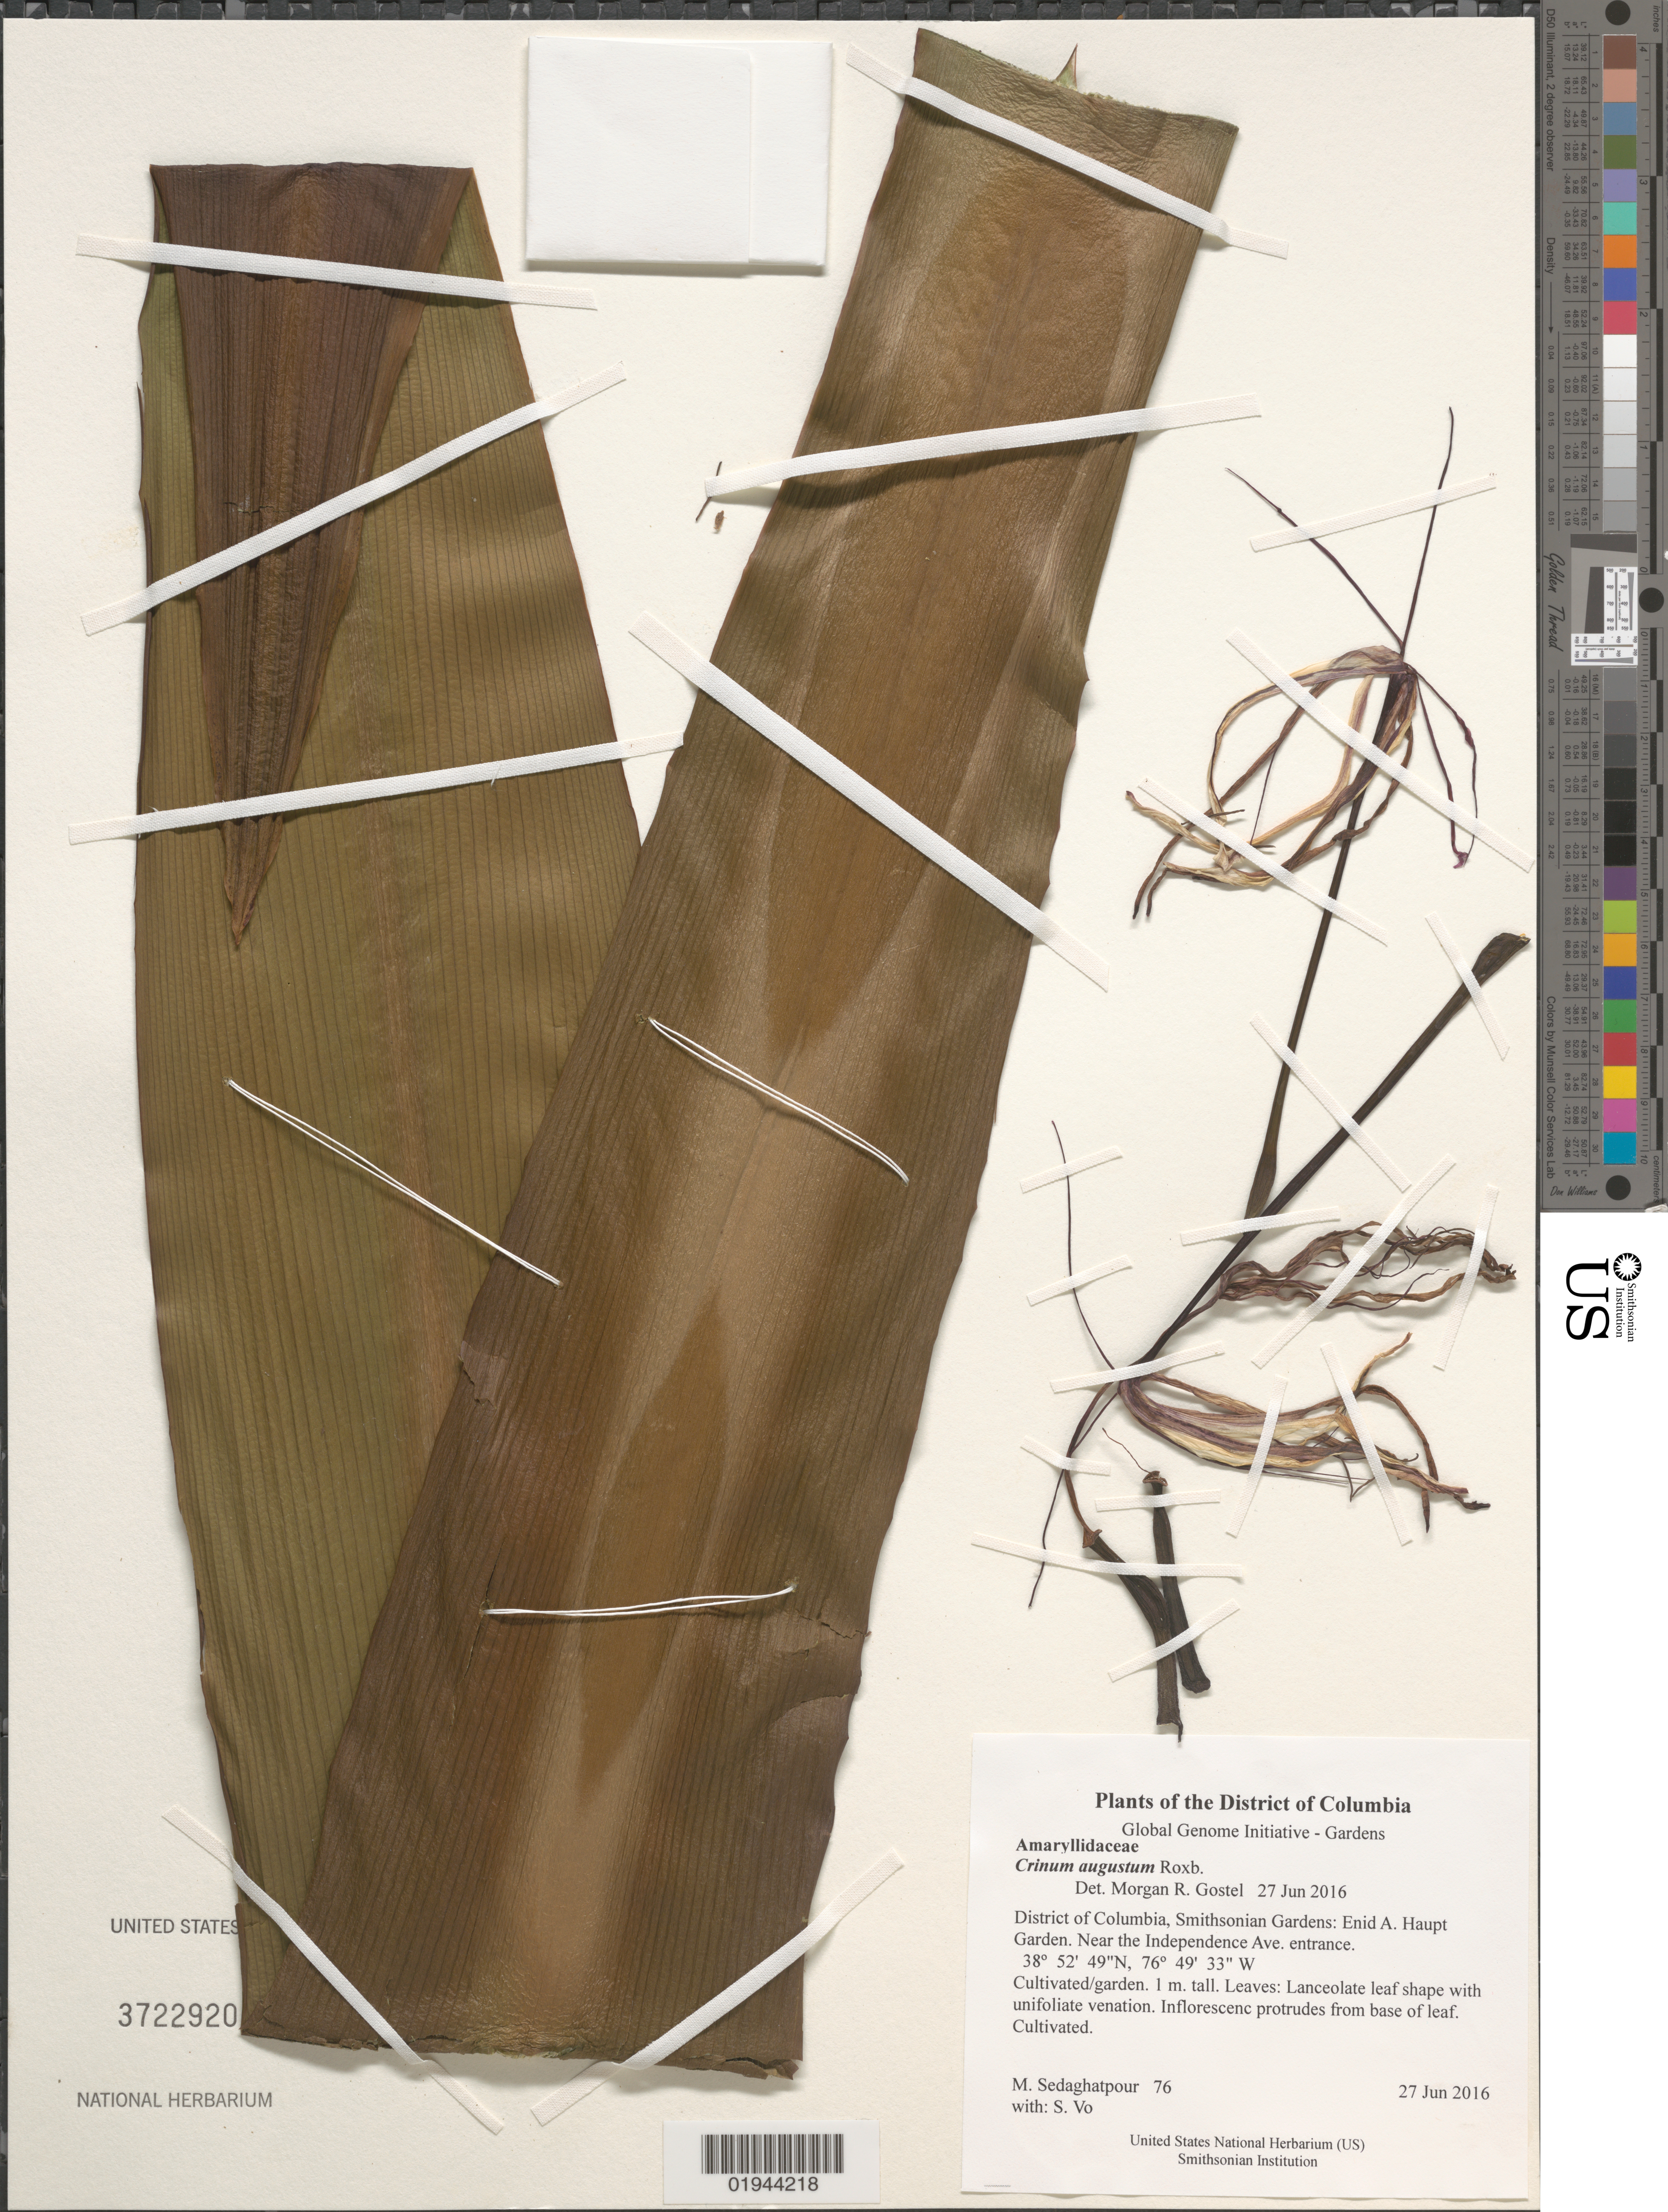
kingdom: Plantae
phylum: Tracheophyta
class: Liliopsida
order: Asparagales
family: Amaryllidaceae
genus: Crinum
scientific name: Crinum augustum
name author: Roxb.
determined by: Gostel, Morgan R., (BRIT), Botanical Research Institute of Texas (UNITED STATES)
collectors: M. Sedaghatpour & S. Vo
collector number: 76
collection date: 2016-06-27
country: United States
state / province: District of Columbia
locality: Smithsonian Gardens: Enid A. Haupt Garden. Near the Independence Ave. entrance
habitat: Cultivated/garden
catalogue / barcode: US 3722920